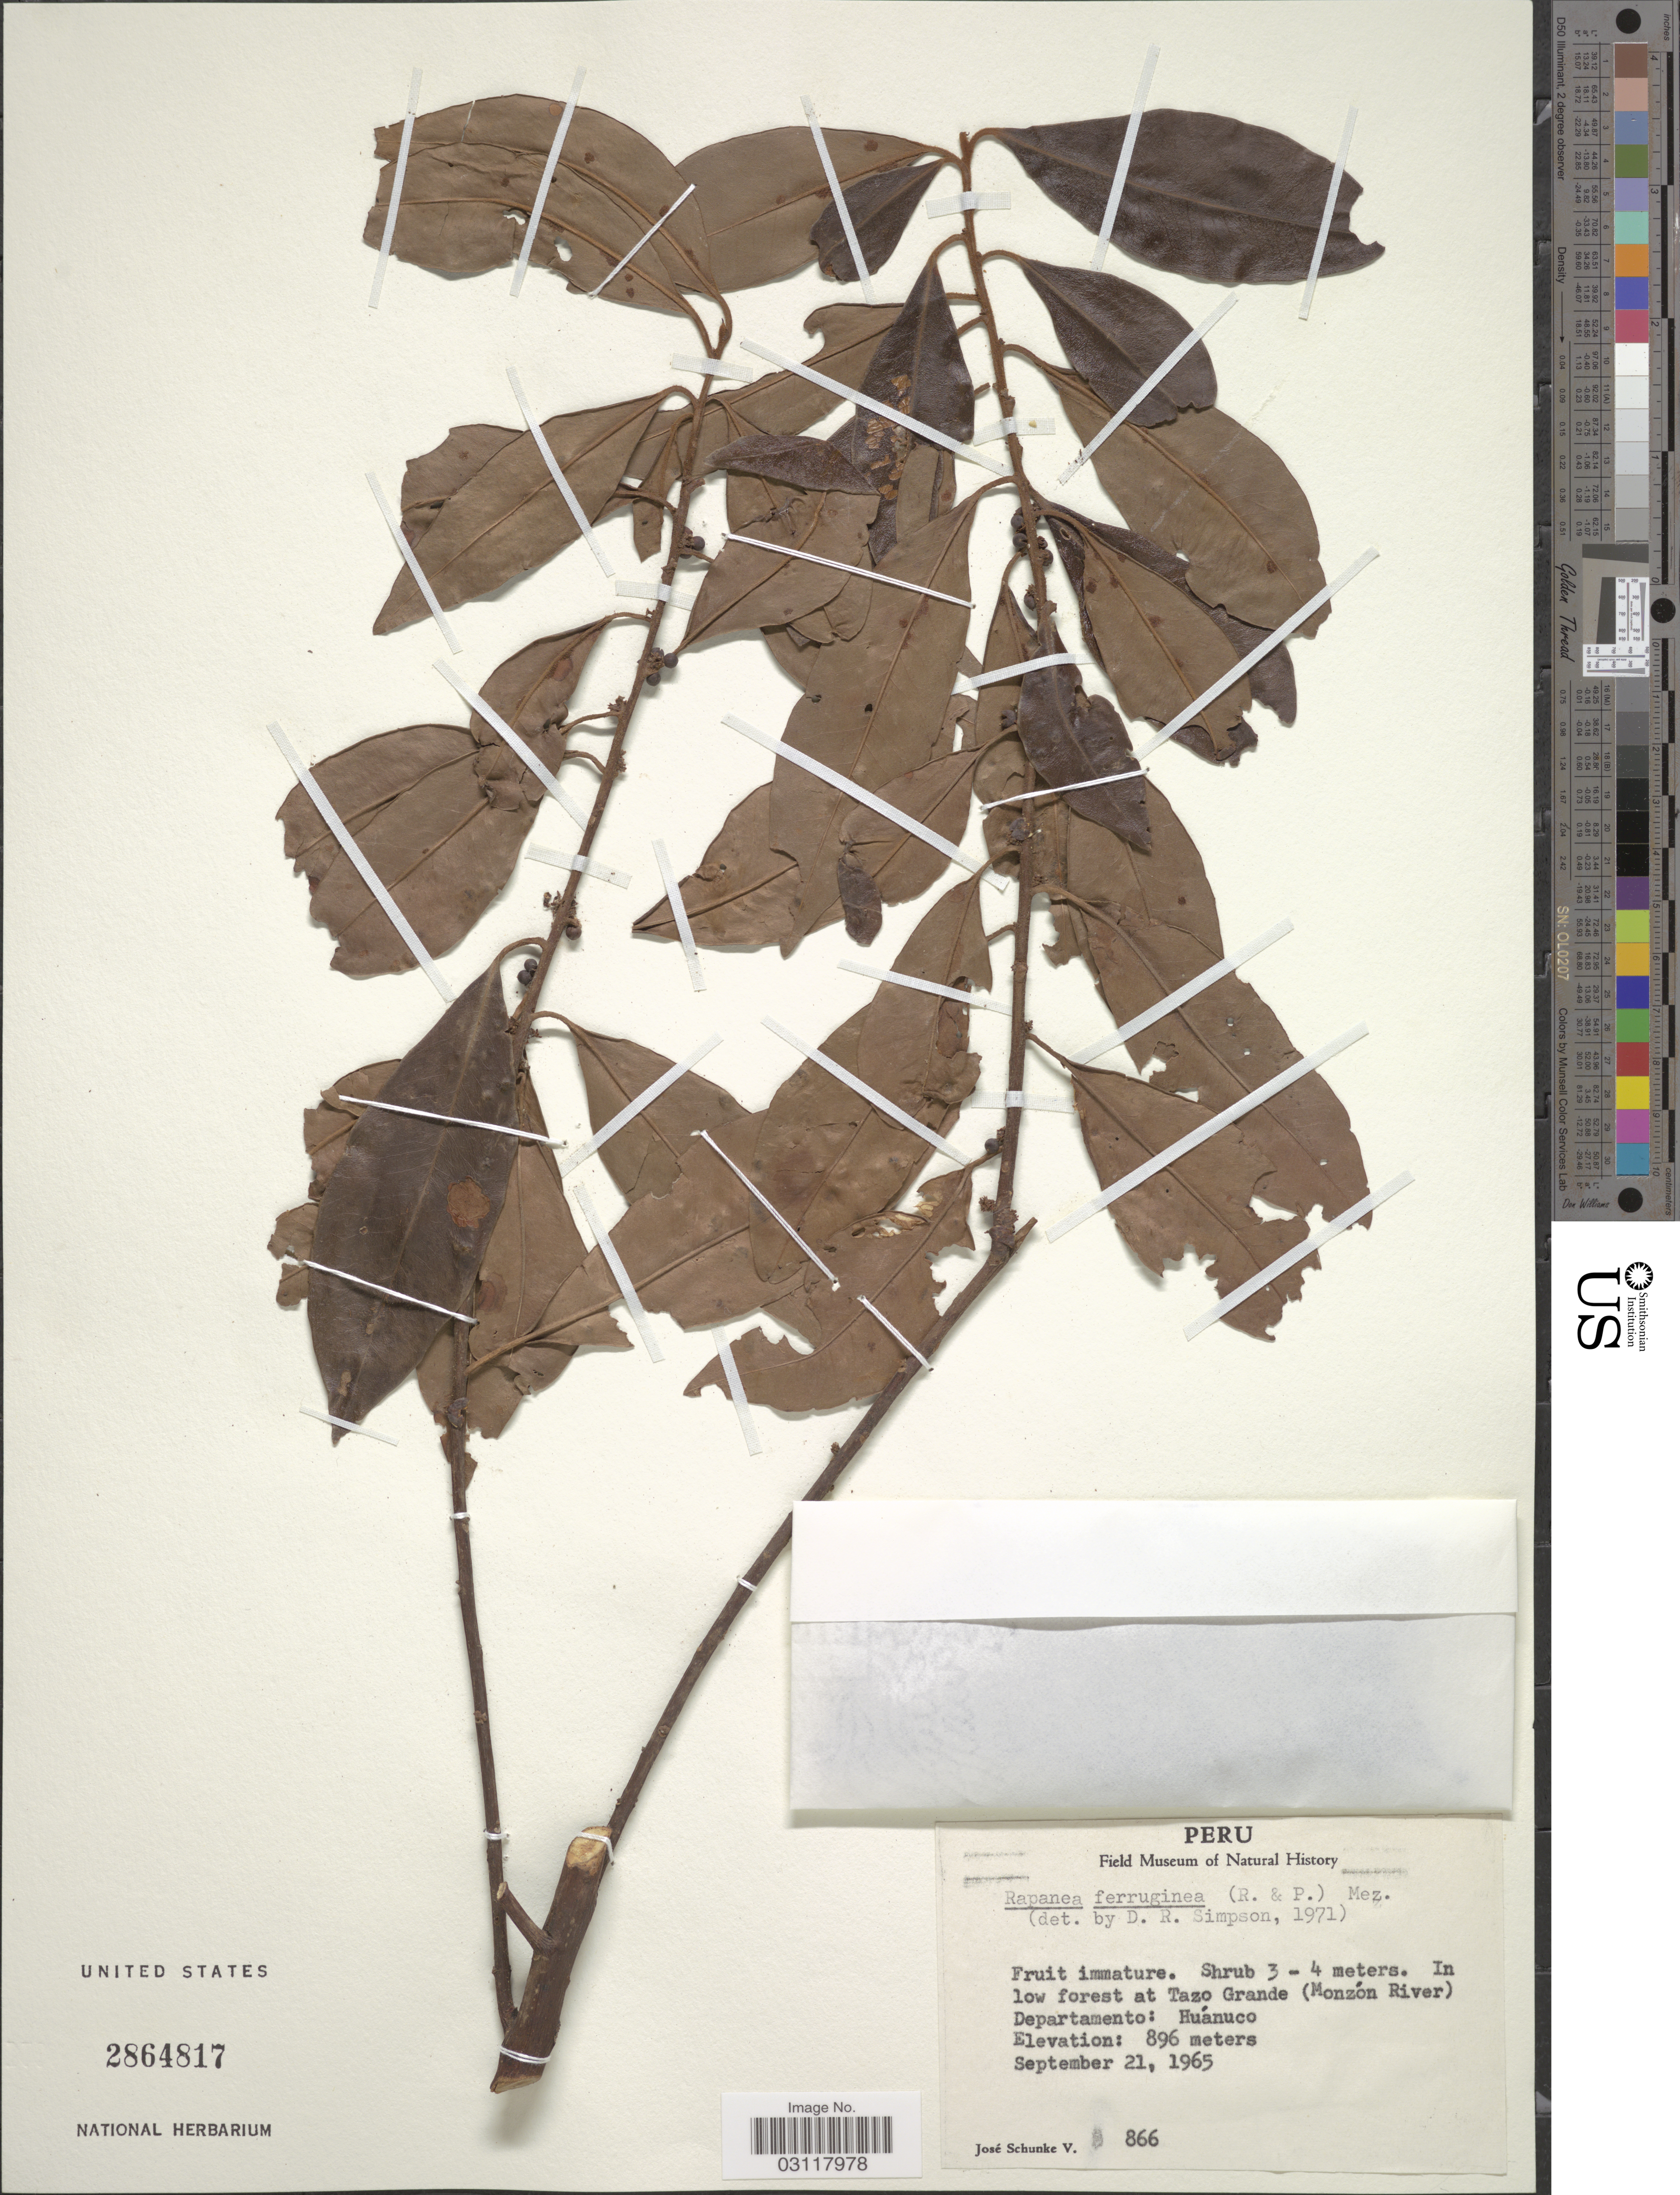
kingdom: Plantae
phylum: Tracheophyta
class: Magnoliopsida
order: Ericales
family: Primulaceae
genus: Rapanea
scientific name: Rapanea ferruginea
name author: (Ruiz & Pav.) Mez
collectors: J. Schunke Vigo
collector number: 866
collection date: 1965-09-21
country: Peru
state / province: Huánuco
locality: In low forest at Tazo Grande (Monzón River), Departamento: Huánuco.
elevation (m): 896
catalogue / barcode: US 2864817